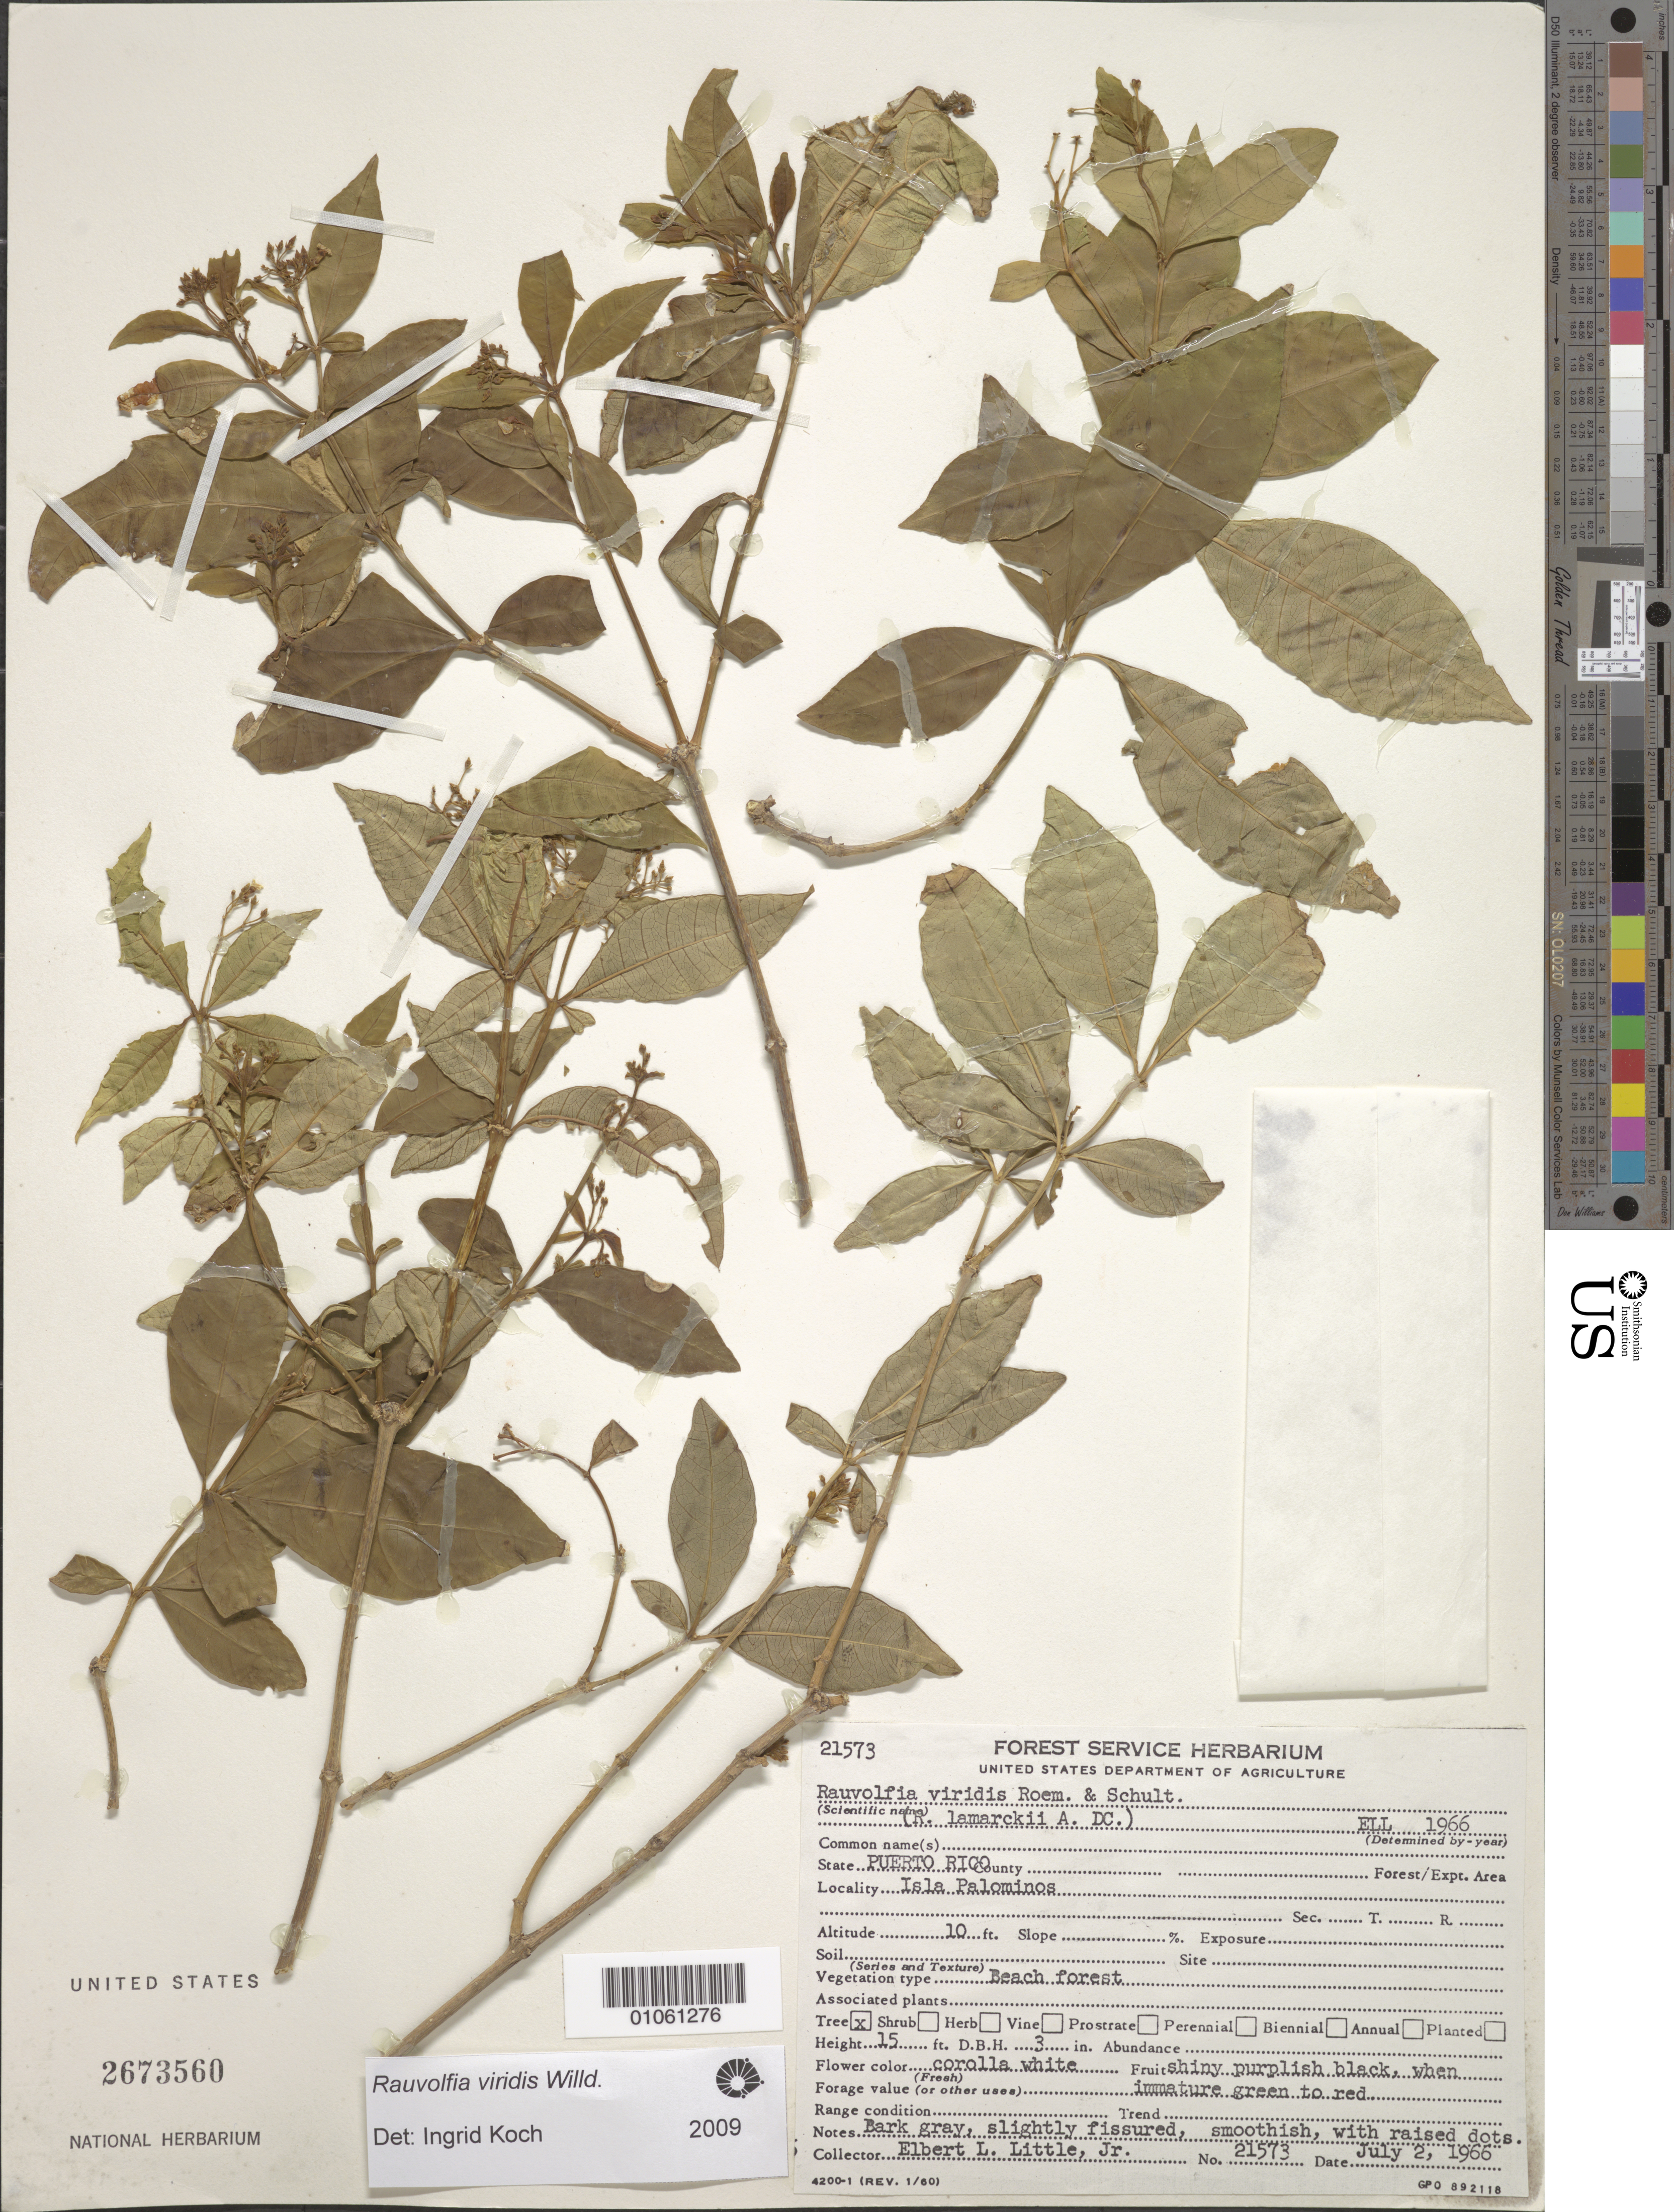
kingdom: Plantae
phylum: Tracheophyta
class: Magnoliopsida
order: Gentianales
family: Apocynaceae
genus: Rauvolfia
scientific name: Rauvolfia viridis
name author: Willd. ex Roem. & Schult.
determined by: Koch, I.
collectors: E. L. Little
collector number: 21573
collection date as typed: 02 Jul 1966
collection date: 1966-07-02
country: Puerto Rico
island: Isla Palominos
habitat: Beach forest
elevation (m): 3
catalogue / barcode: US 2673560